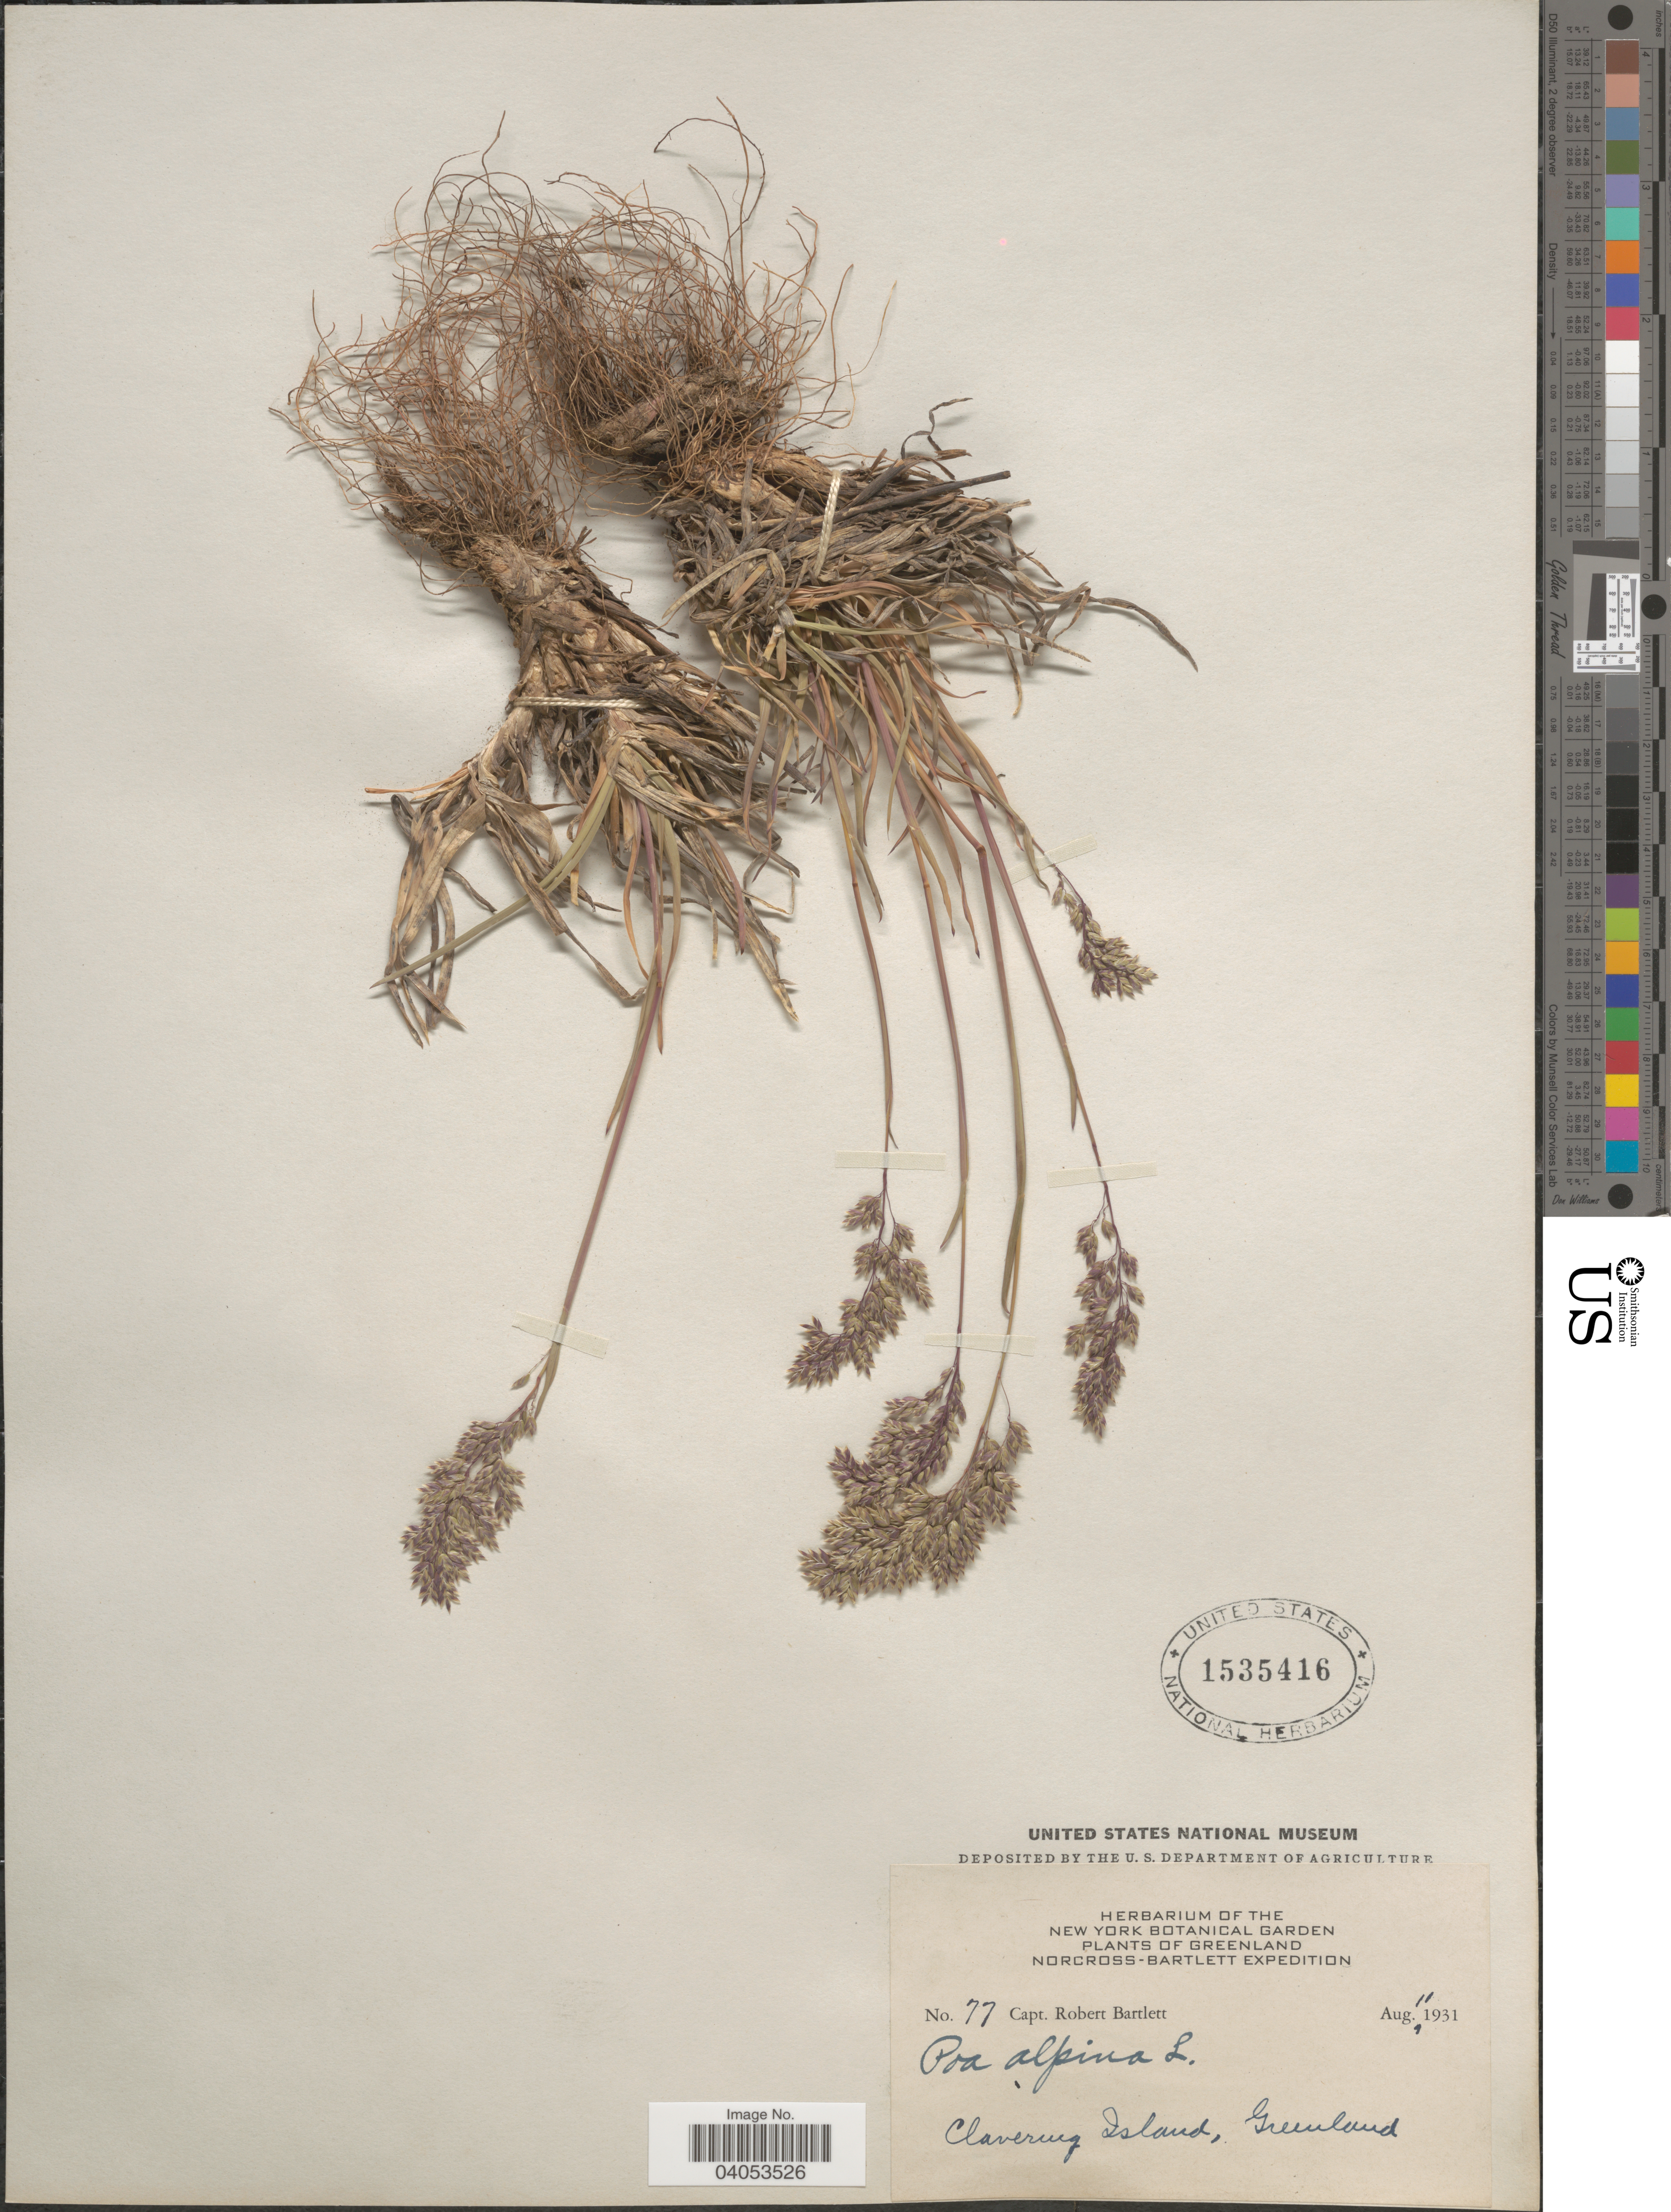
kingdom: Plantae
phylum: Tracheophyta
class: Liliopsida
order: Poales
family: Poaceae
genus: Poa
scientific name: Poa alpina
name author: L.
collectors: R. W. Bartlett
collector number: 77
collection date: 1931-08-11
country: Greenland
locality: Clavering Island.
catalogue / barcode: US 1535416